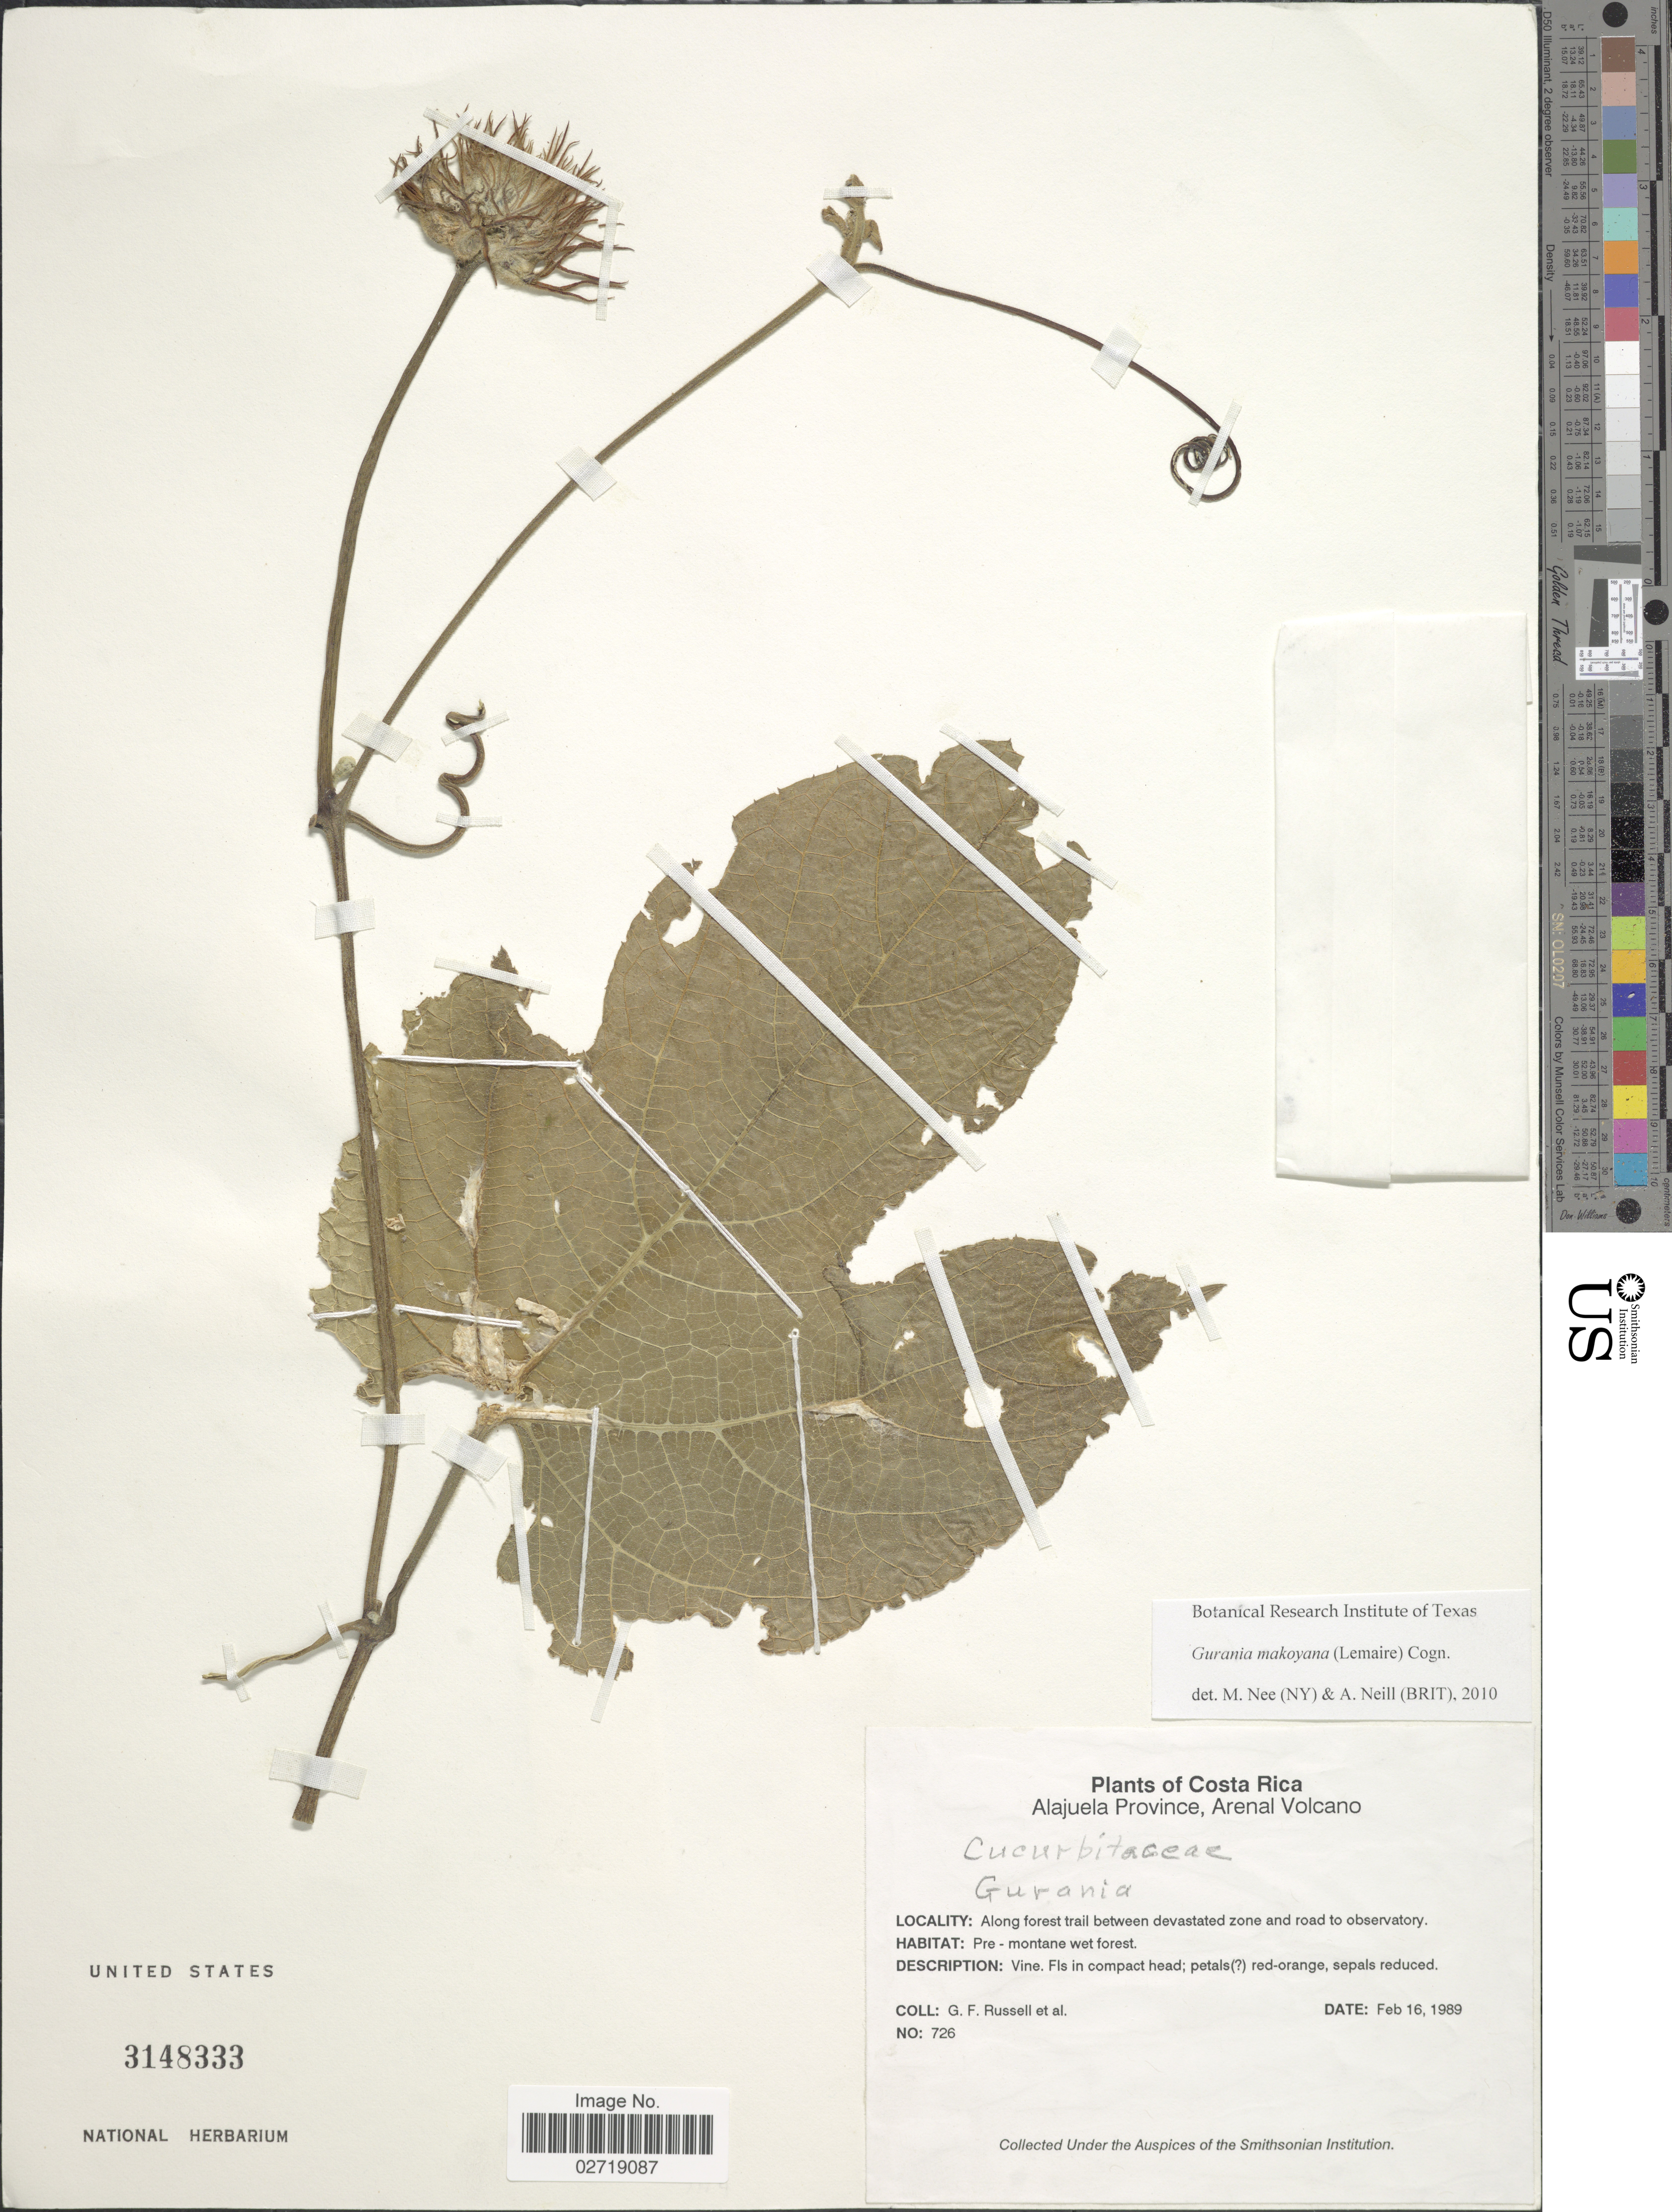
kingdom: Plantae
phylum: Tracheophyta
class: Magnoliopsida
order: Cucurbitales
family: Cucurbitaceae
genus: Gurania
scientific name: Gurania makoyana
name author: (Lem.) Cogn.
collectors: G. Russell & et al.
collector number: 726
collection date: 1989-02-16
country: Costa Rica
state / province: Alajuela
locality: Arenal Volcano. Along forest trail between devastated zone and road to observatory.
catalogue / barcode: US 3148333